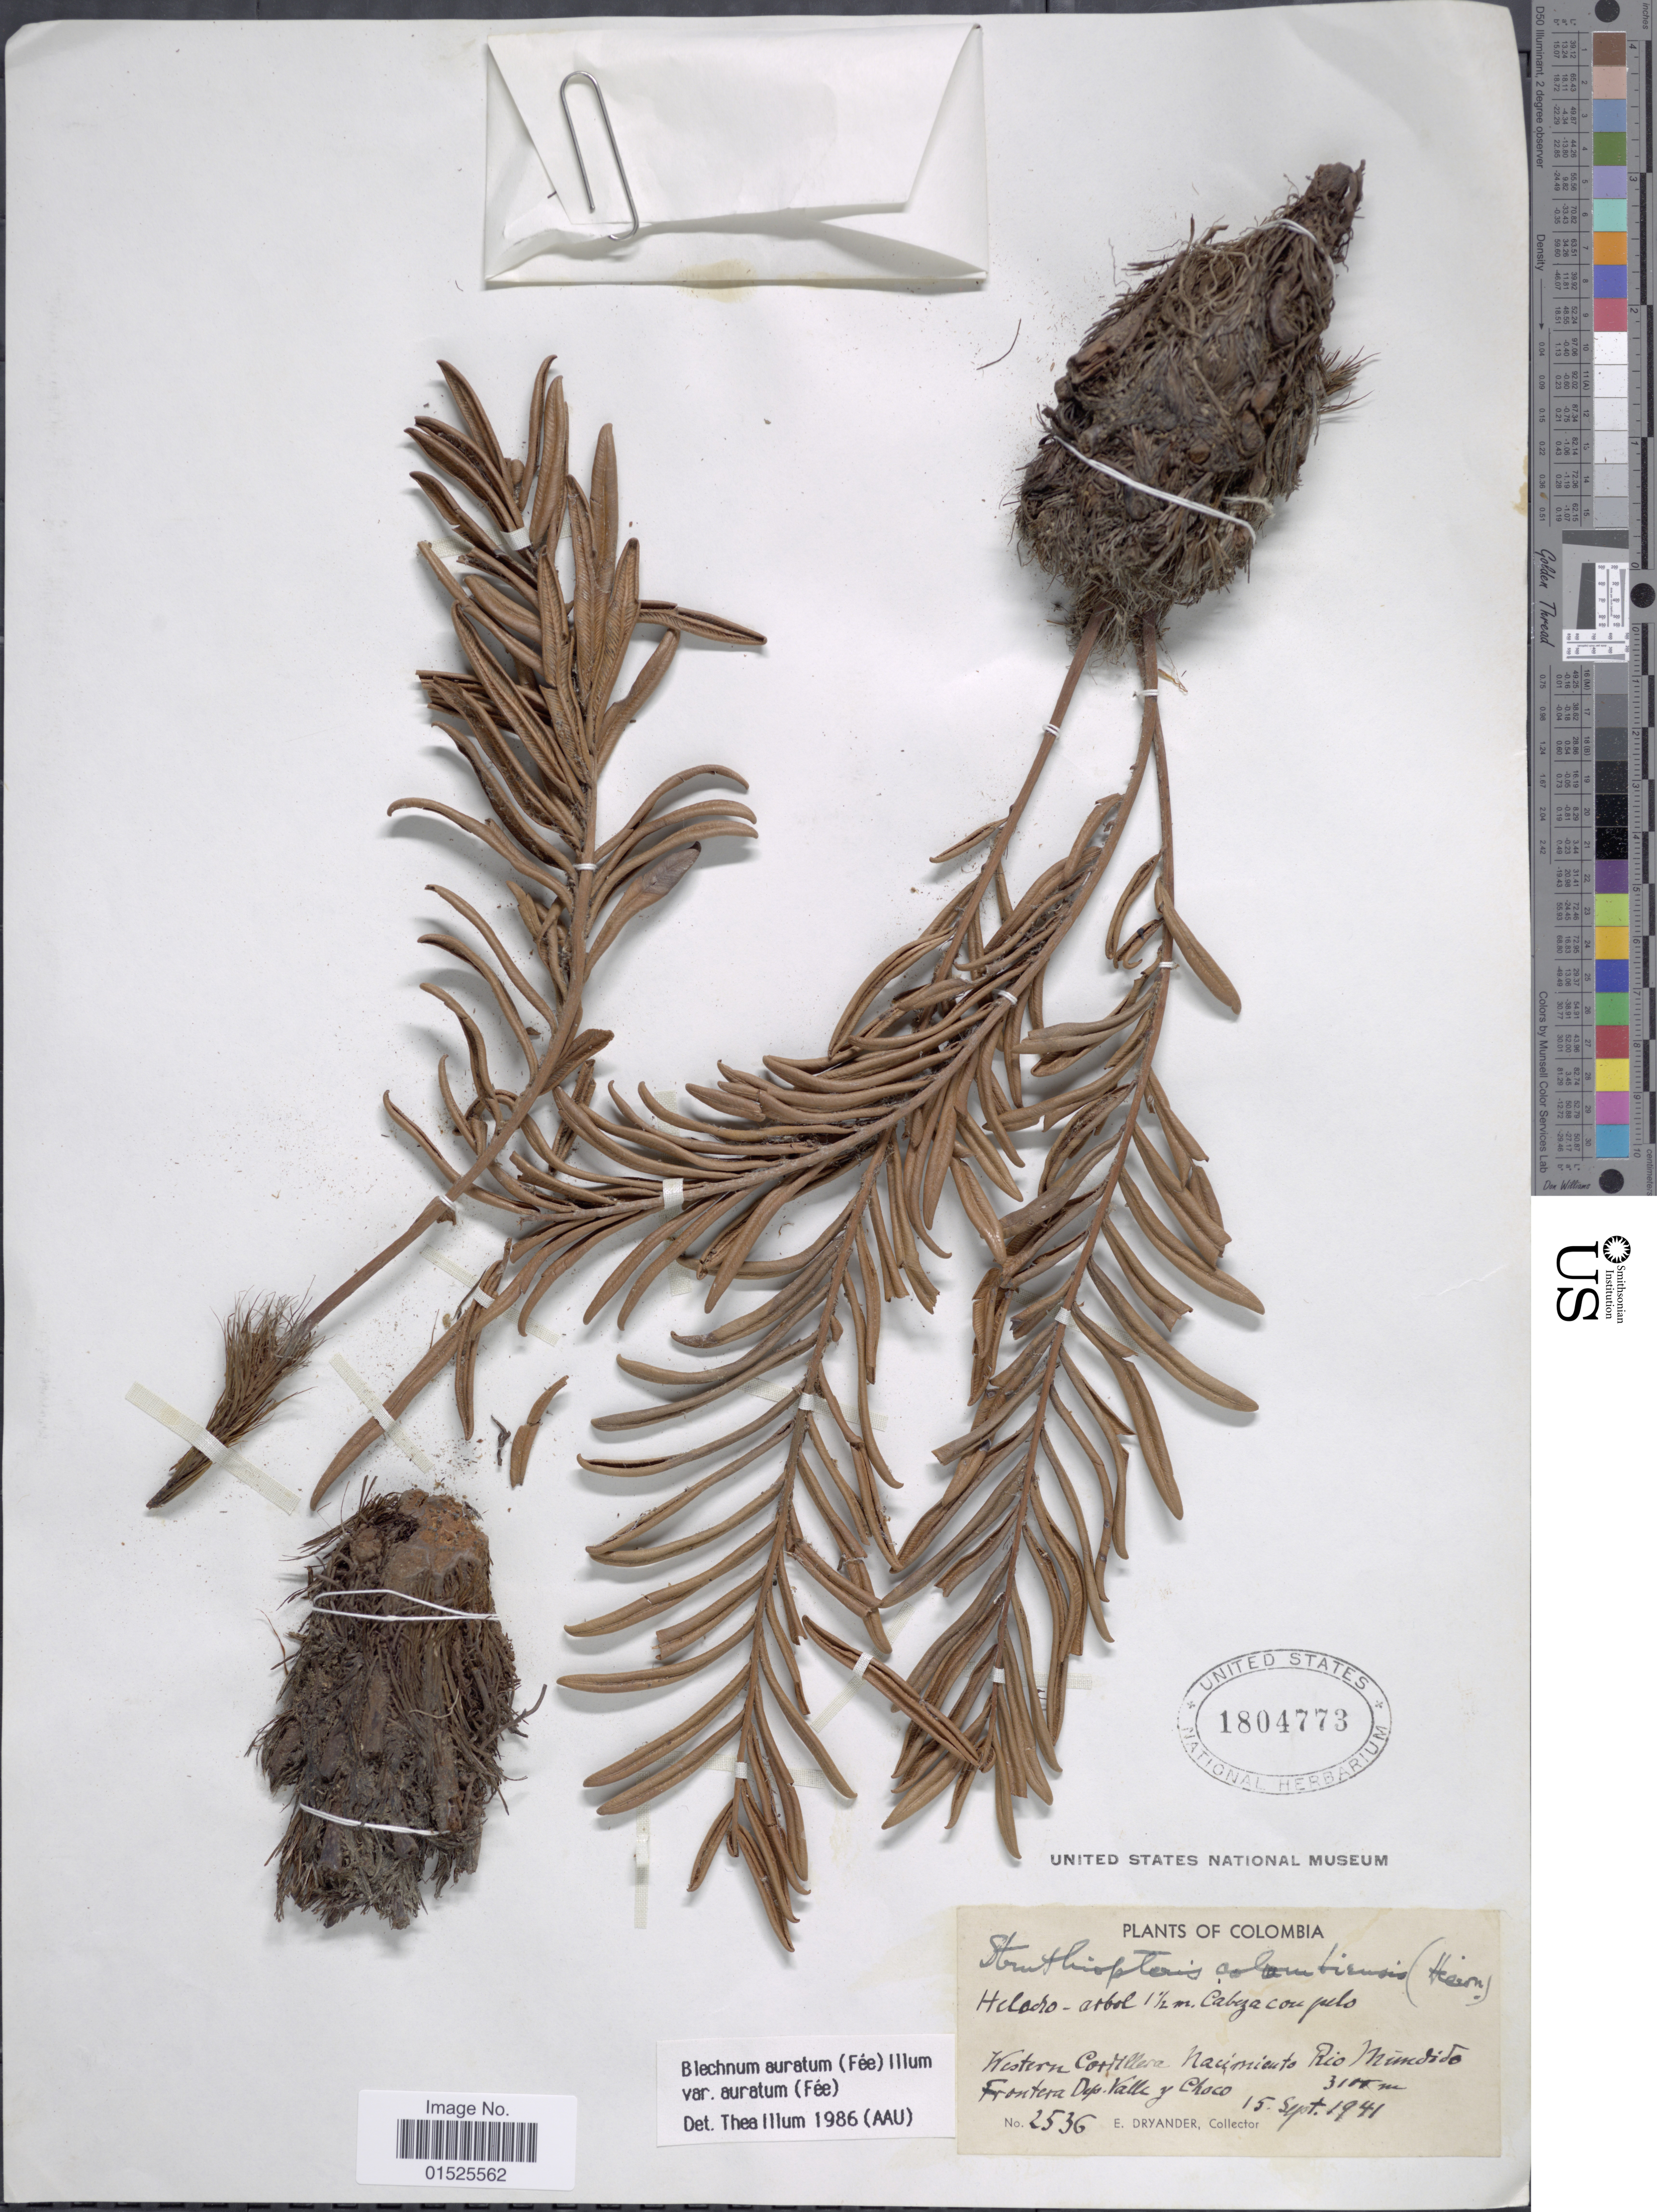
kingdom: Plantae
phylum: Tracheophyta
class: Polypodiopsida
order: Polypodiales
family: Blechnaceae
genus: Blechnum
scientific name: Blechnum columbiense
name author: Hieron.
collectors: E. Dryander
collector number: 2536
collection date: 1941-09-15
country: Colombia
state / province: Chocó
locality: Western Cordillera. Nacímiento Rio Minedido Frontera Dep. Valle y Choco [interpreted]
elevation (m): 3100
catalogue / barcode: US 1804773